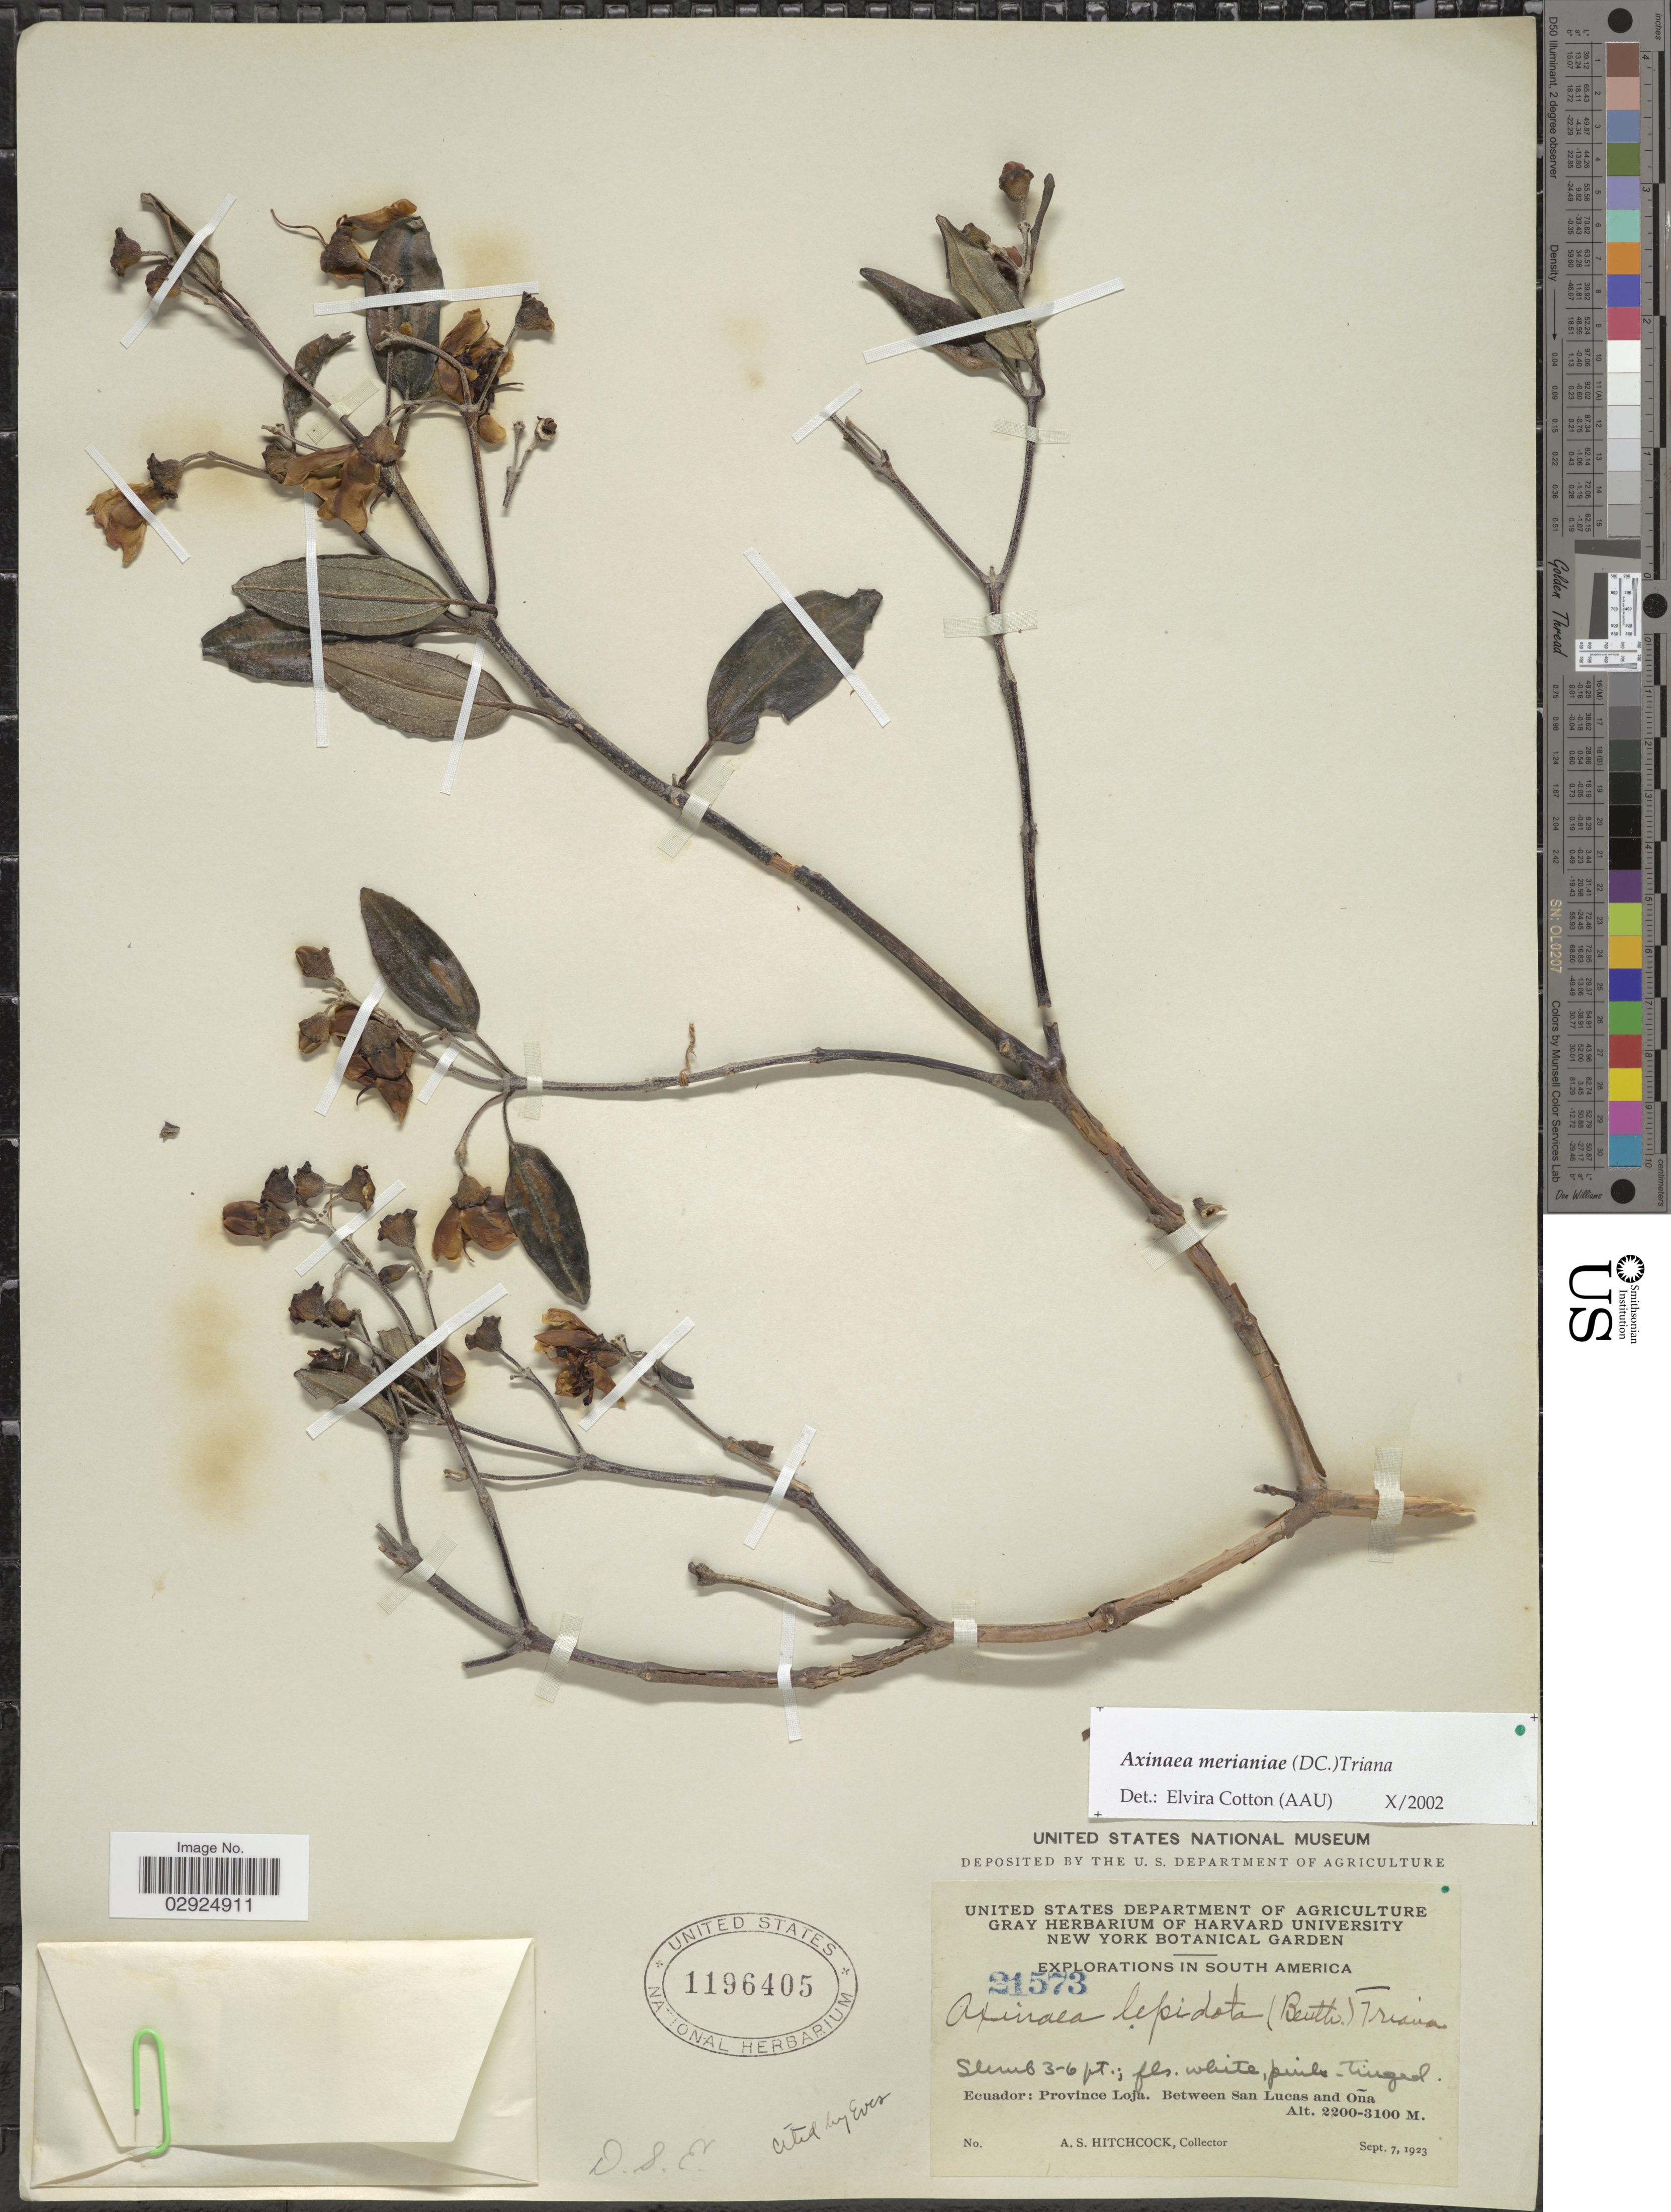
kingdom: Plantae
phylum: Tracheophyta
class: Magnoliopsida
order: Myrtales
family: Melastomataceae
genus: Axinaea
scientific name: Axinaea merianiae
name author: (DC.) Triana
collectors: A. S. Hitchcock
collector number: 21573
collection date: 1923-09-07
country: Ecuador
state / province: Loja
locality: Between San Lucas and Oña.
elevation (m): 2200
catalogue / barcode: US 1196405